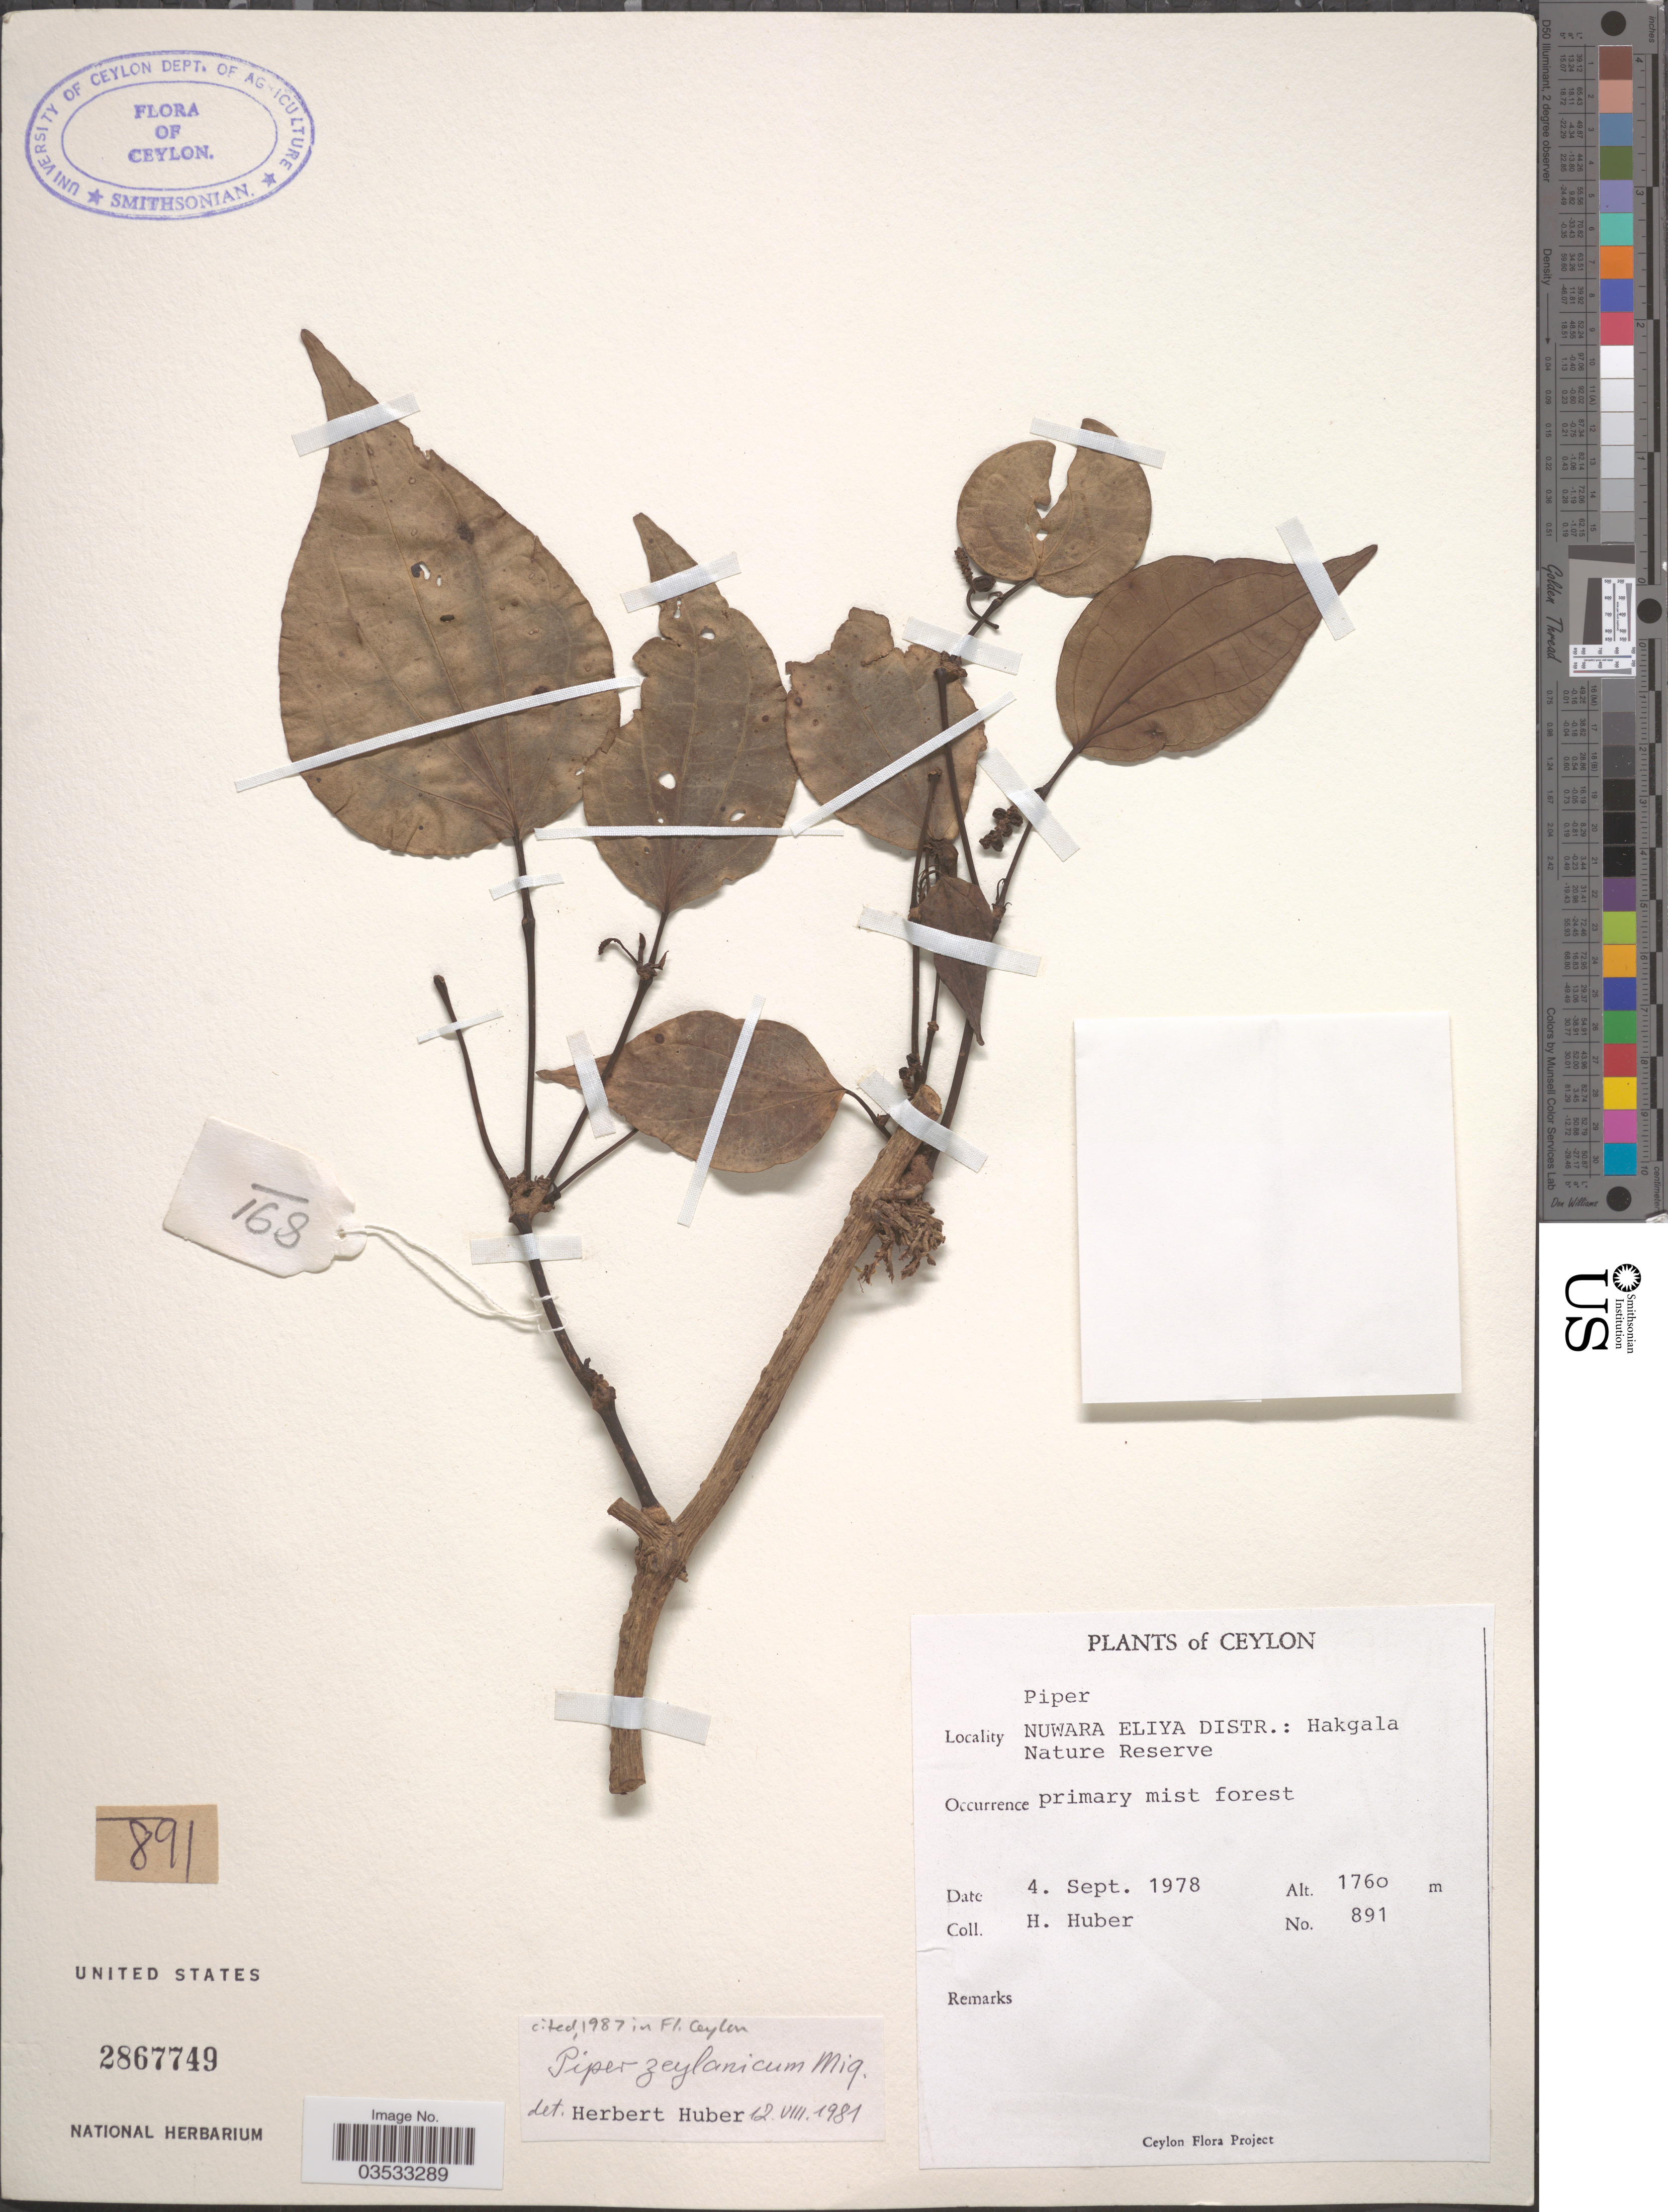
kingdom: Plantae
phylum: Tracheophyta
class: Magnoliopsida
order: Piperales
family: Piperaceae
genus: Piper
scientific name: Piper zeylanicum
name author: Miq.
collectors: H. Huber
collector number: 891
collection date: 1978-09-04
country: Sri Lanka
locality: Ceylon. Nuwara Eliya Distr.: Hakgala Nature Reserve.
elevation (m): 1760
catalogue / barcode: US 2867749